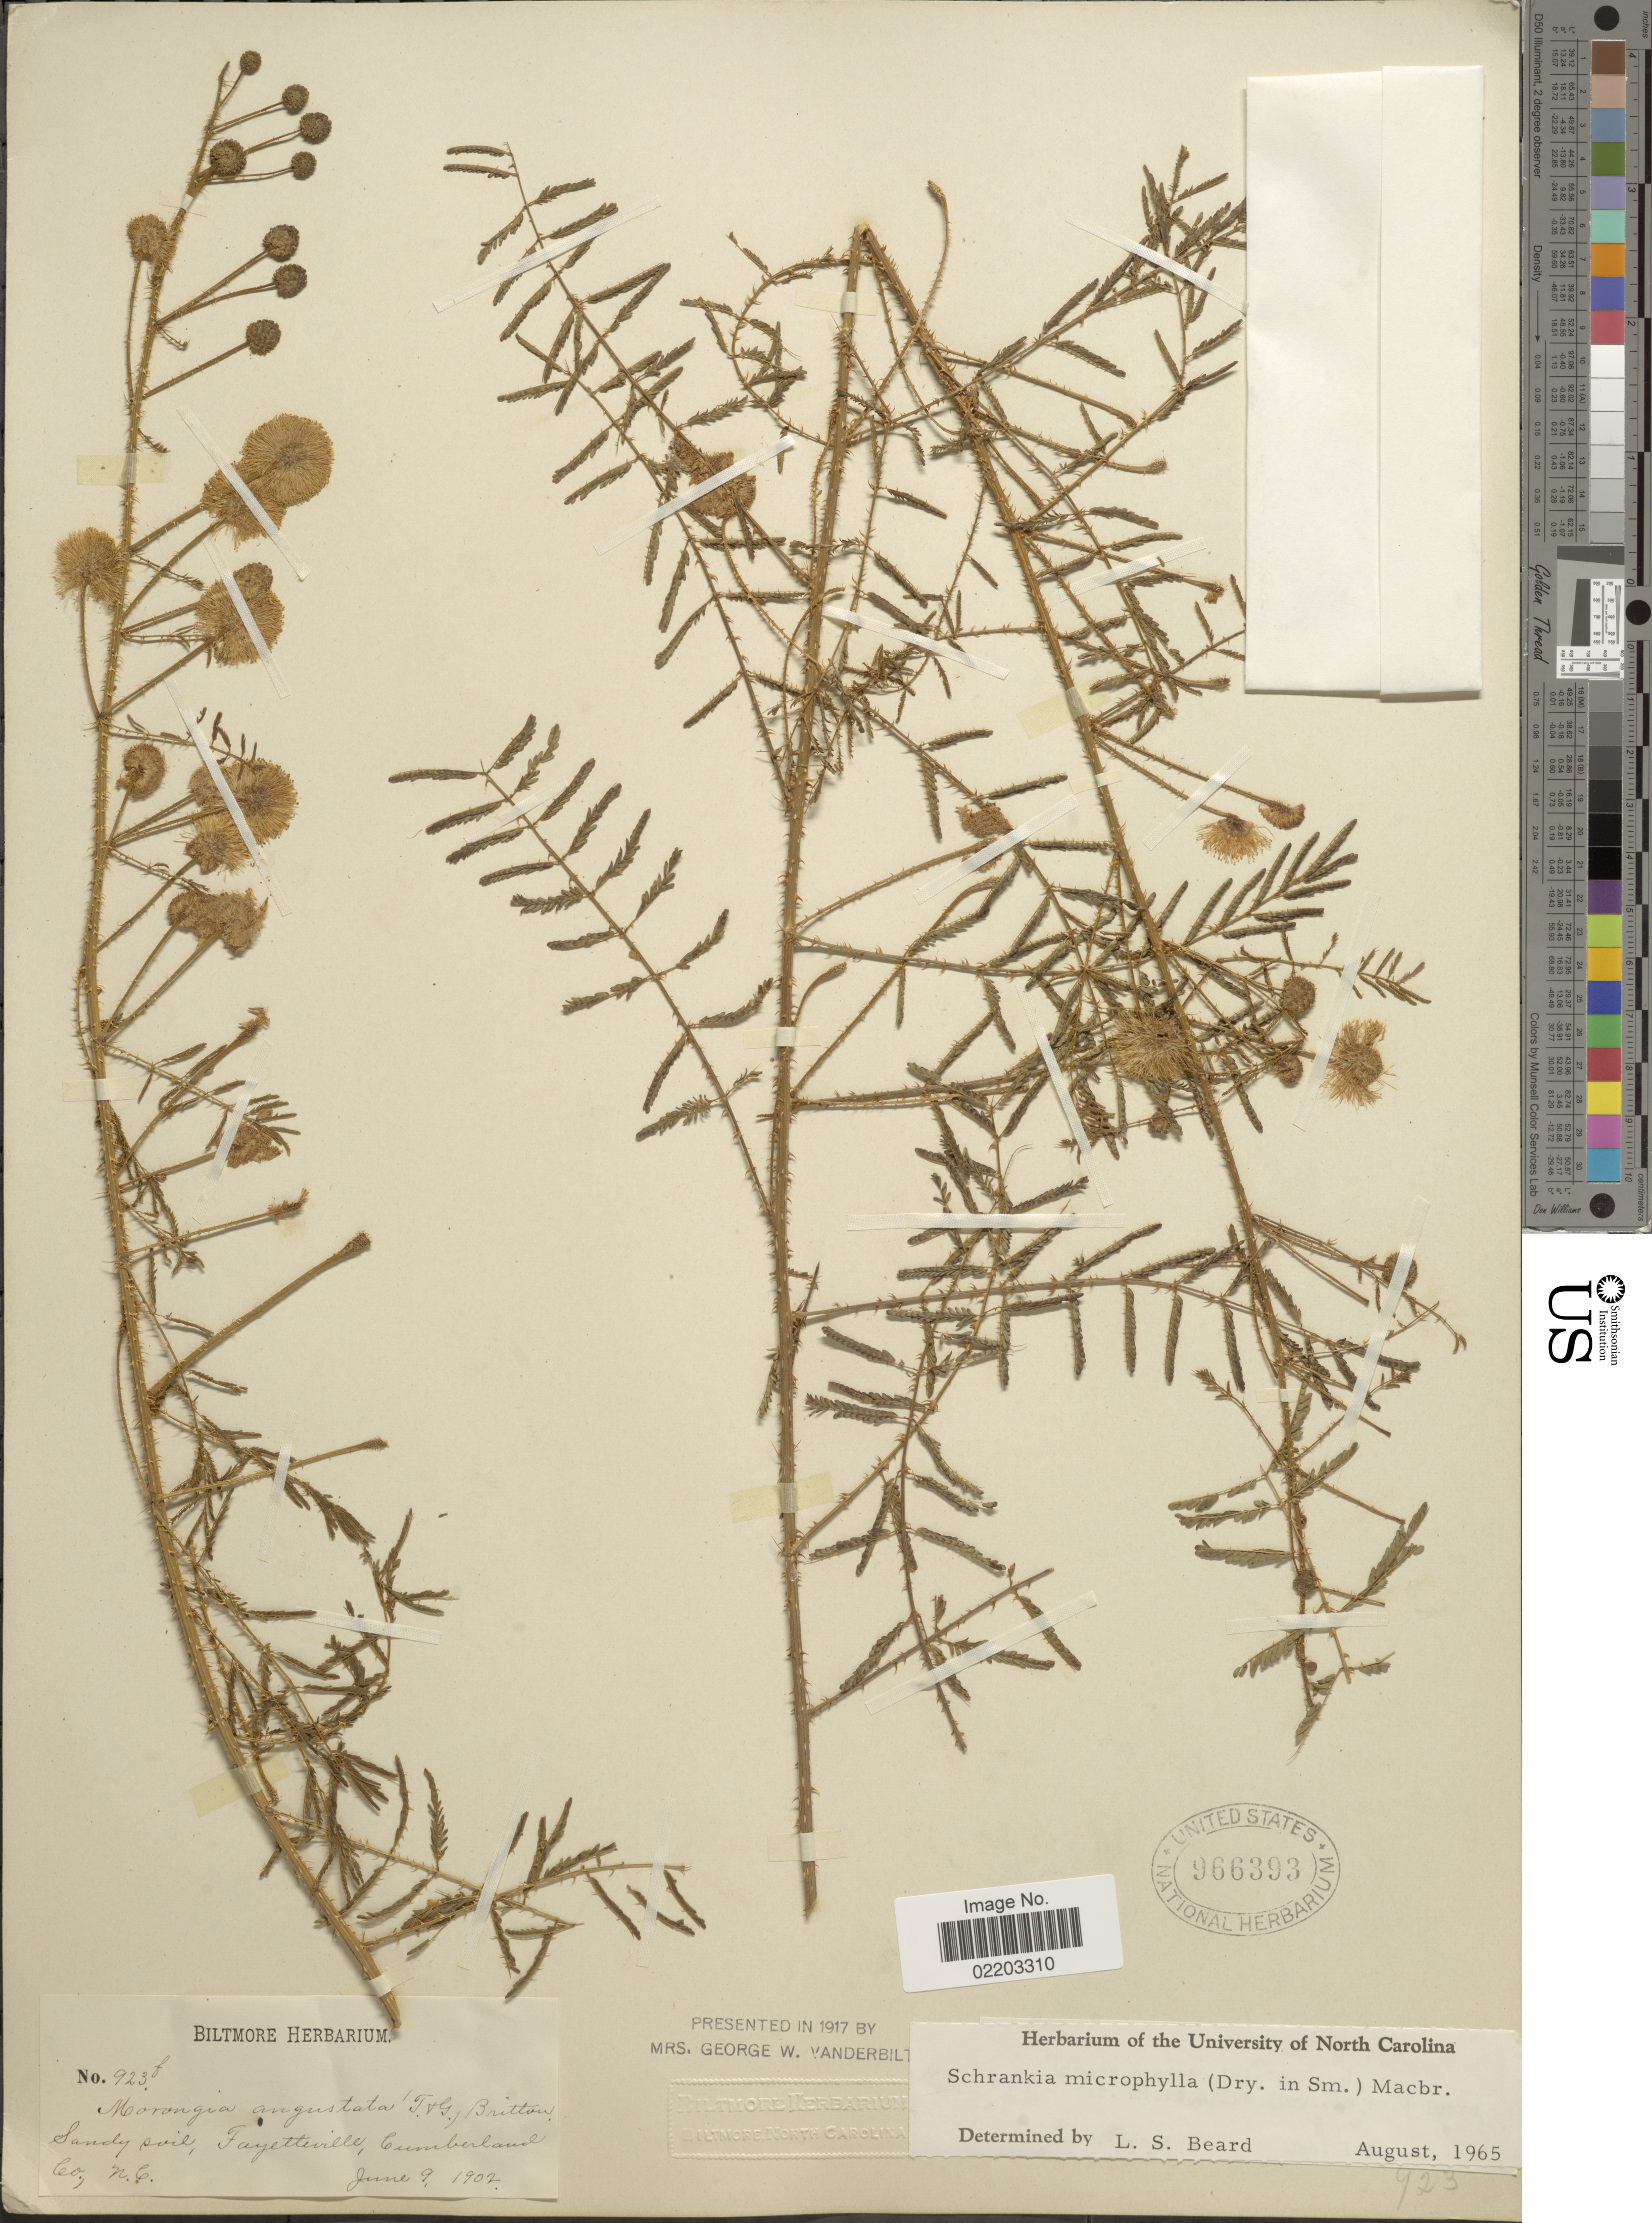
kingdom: Plantae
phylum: Tracheophyta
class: Magnoliopsida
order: Fabales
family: Fabaceae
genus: Mimosa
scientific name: Mimosa microphylla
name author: Dryand.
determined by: Strong, M. T., (US), Smithsonian Institution - National Museum of Natural History (UNITED STATES)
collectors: ex herb. Biltmore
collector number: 923f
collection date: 1902-06-09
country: United States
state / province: North Carolina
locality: Sandy soil, Fayetteville, Cumberland Co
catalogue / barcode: US 966393